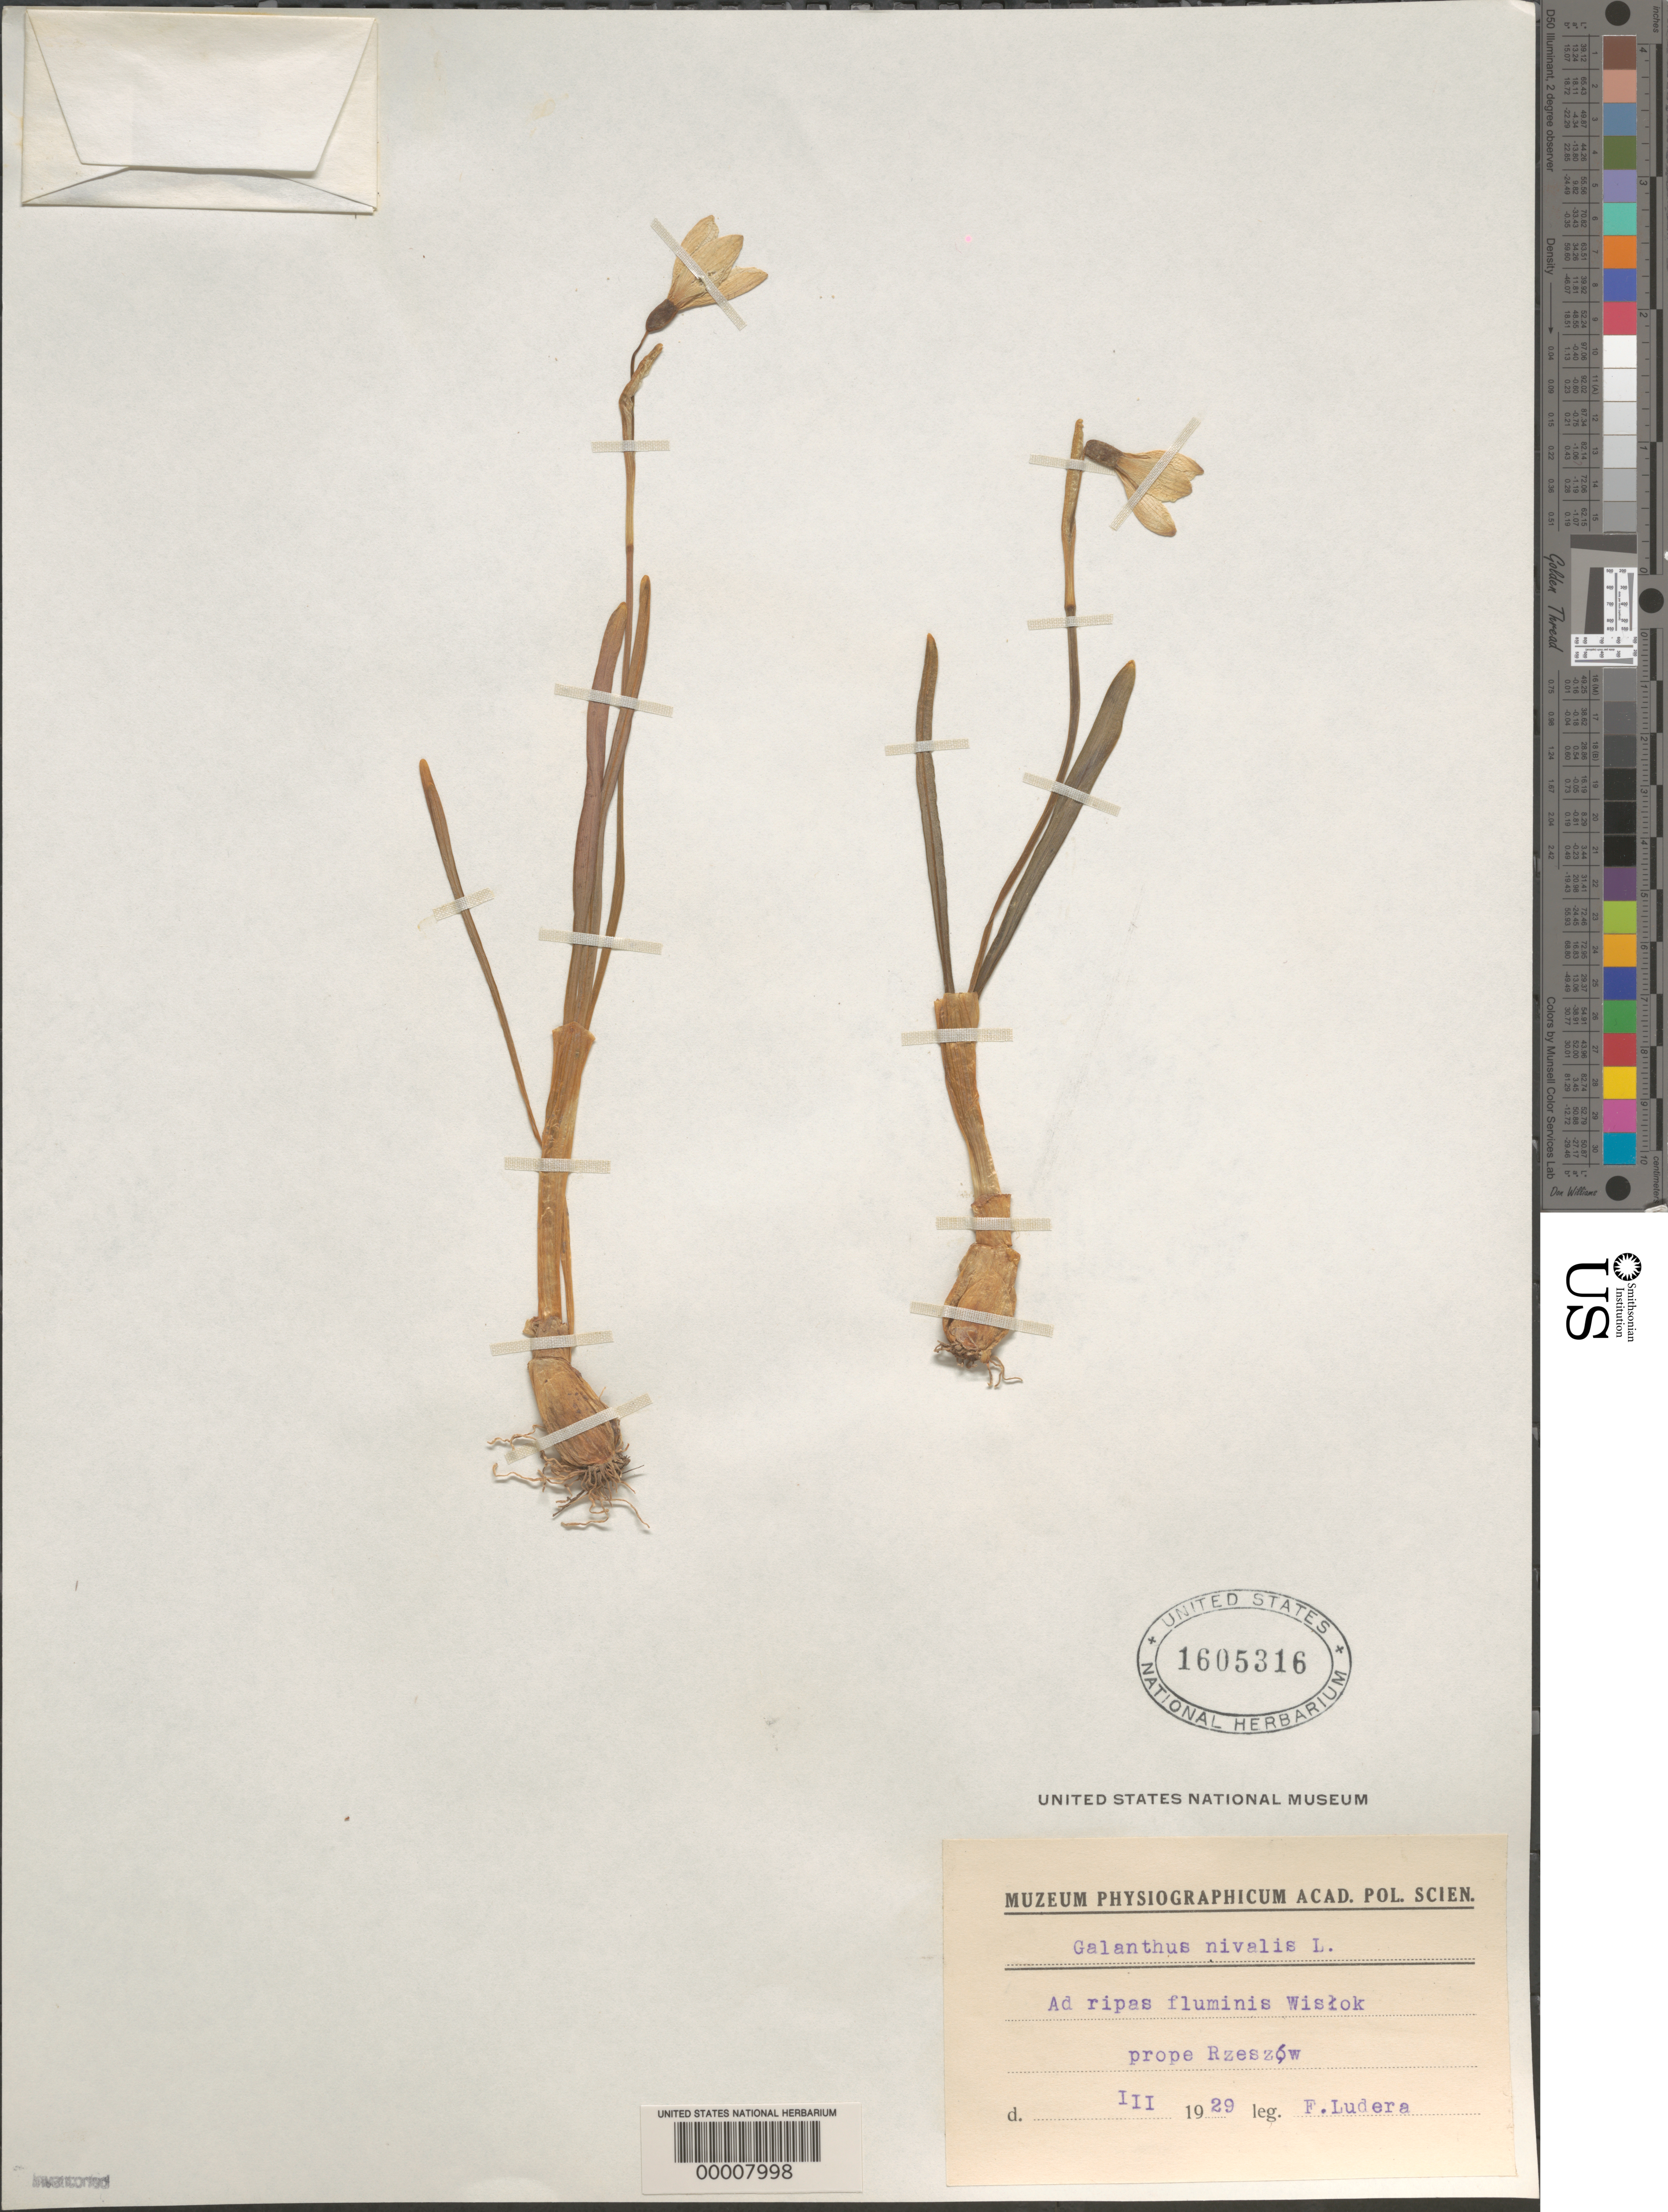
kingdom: Plantae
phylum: Tracheophyta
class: Liliopsida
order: Asparagales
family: Amaryllidaceae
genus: Galanthus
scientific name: Galanthus nivalis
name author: L.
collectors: F. Ludera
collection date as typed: Mar 1929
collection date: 1929-03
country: Poland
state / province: Podkarpackie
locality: Near rzeszow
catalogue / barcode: US 1605316